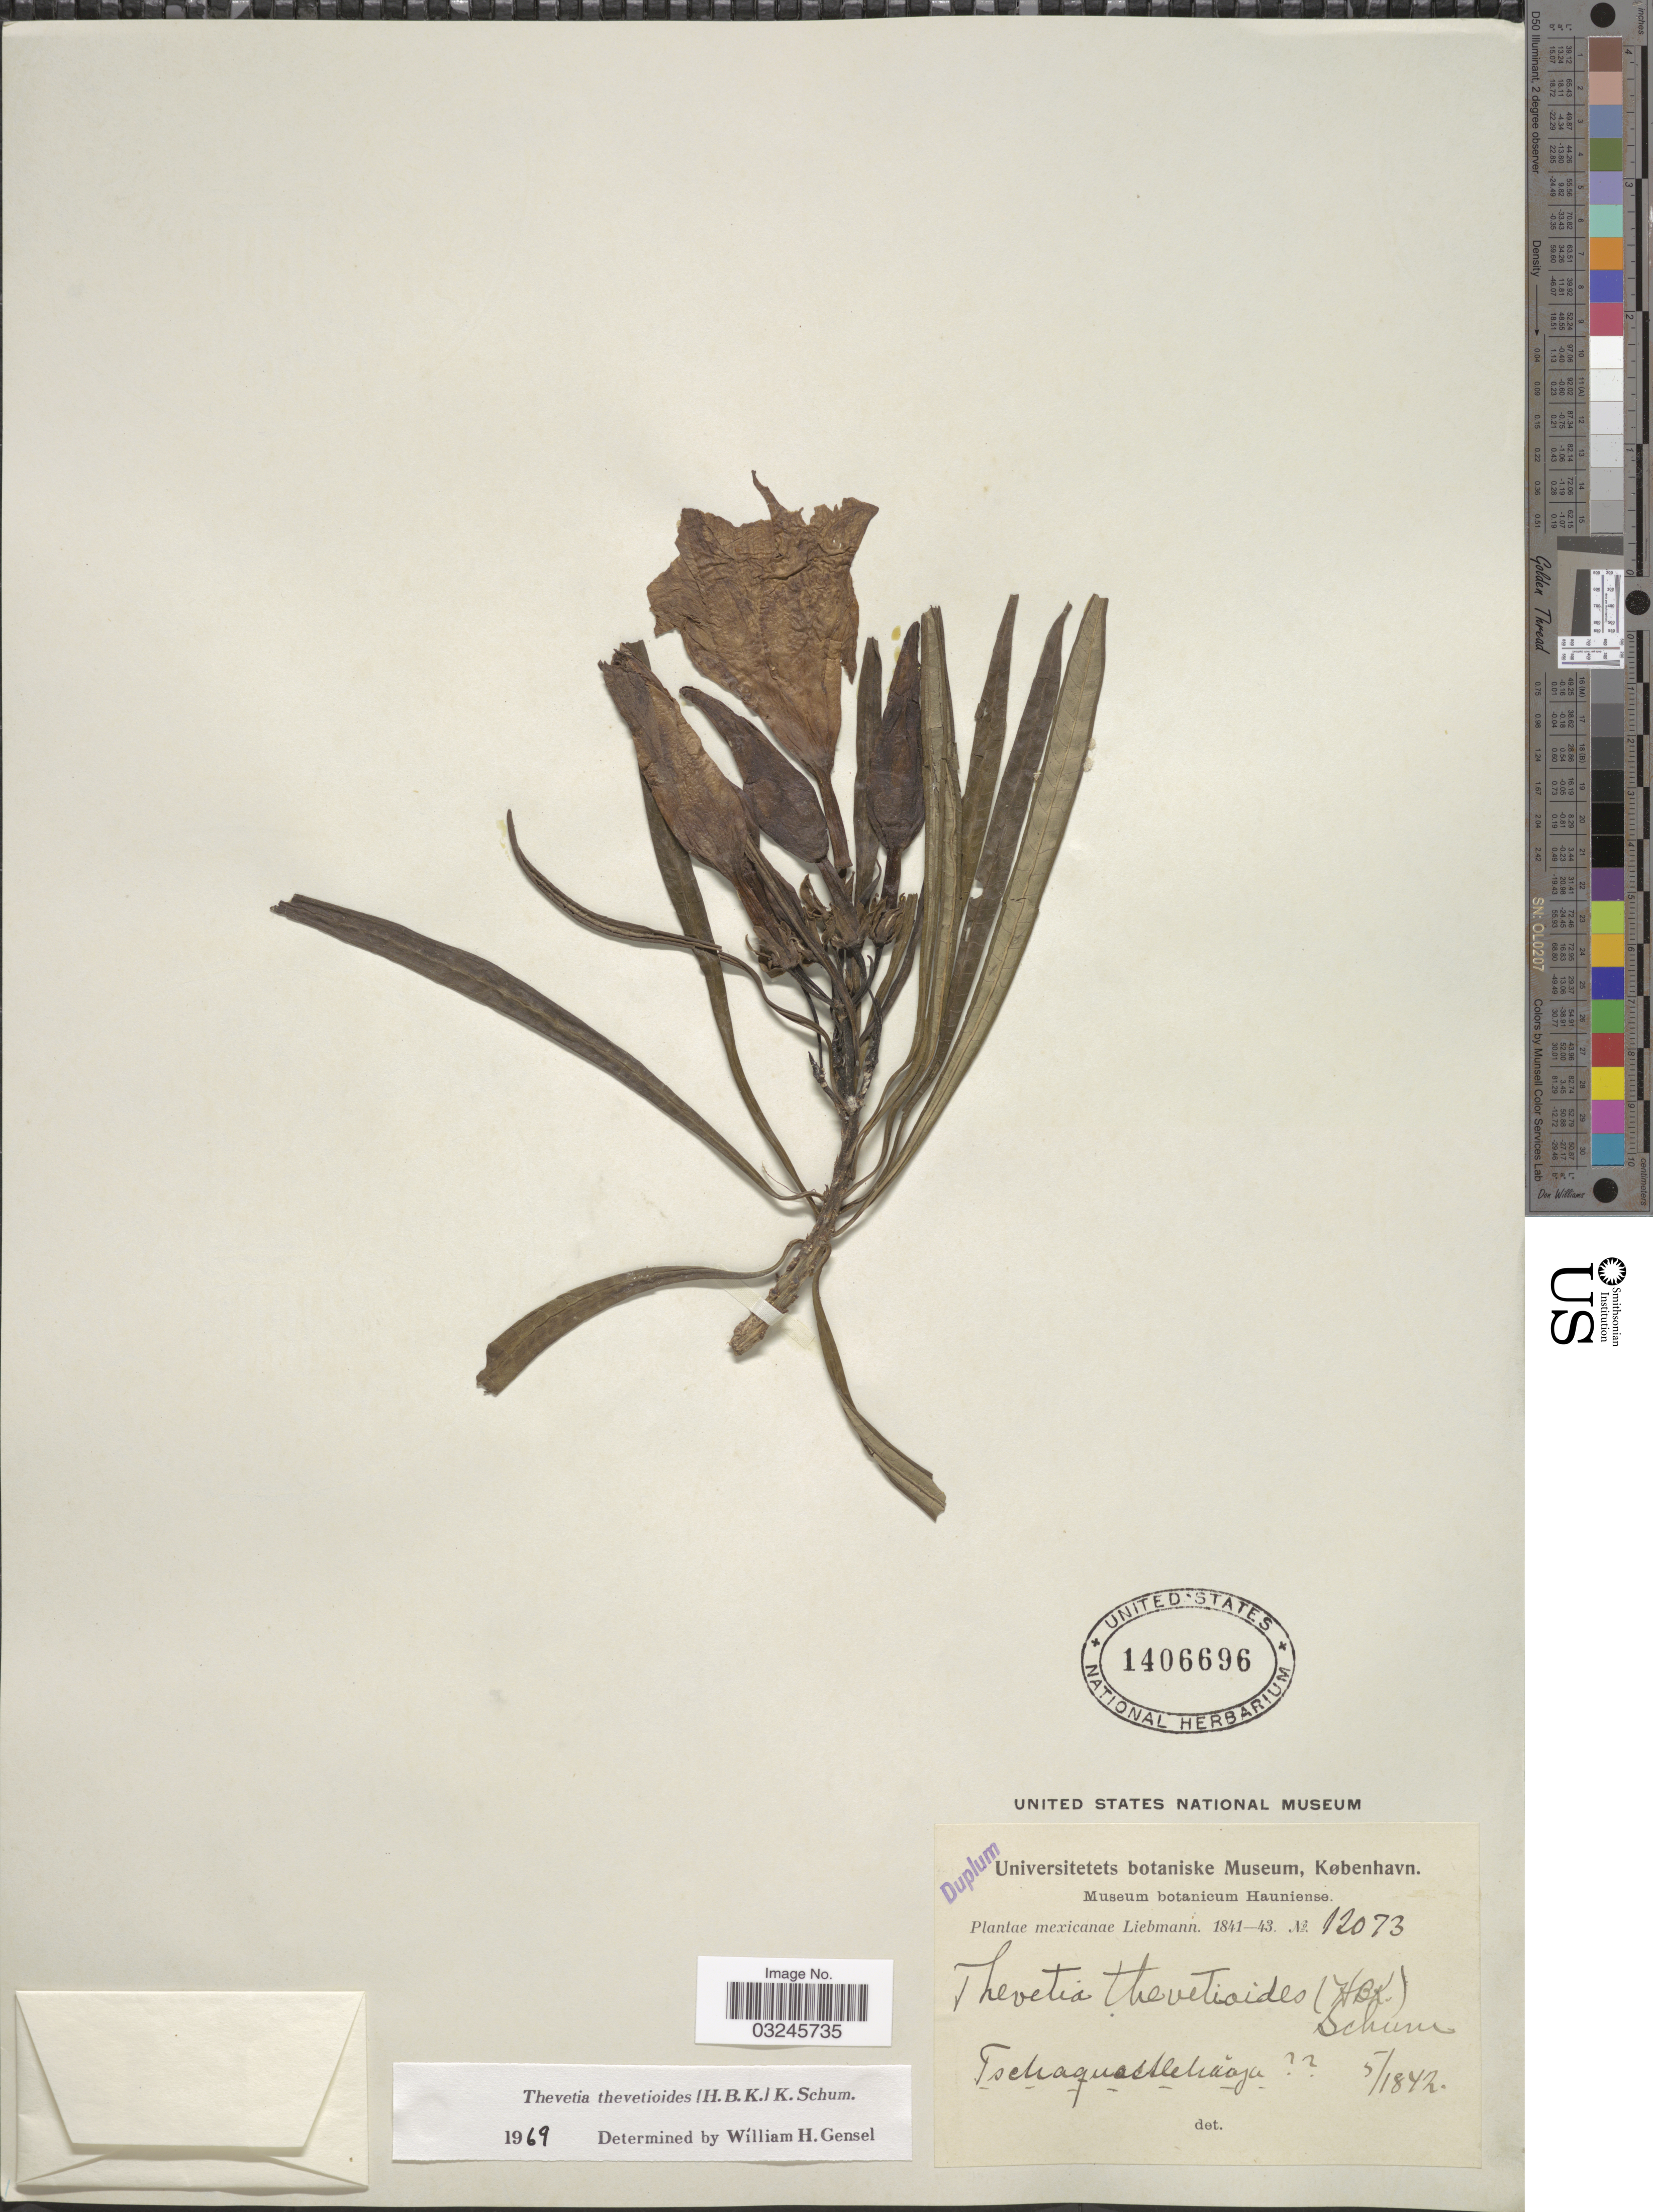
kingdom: Plantae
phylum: Tracheophyta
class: Magnoliopsida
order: Gentianales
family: Apocynaceae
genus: Thevetia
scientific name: Thevetia thevetioides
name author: (Kunth) K. Schum.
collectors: Liebmann, --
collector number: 12073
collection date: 1842-05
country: Mexico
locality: Tschaquastleliaoja. [unsure placement]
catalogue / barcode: US 1406696